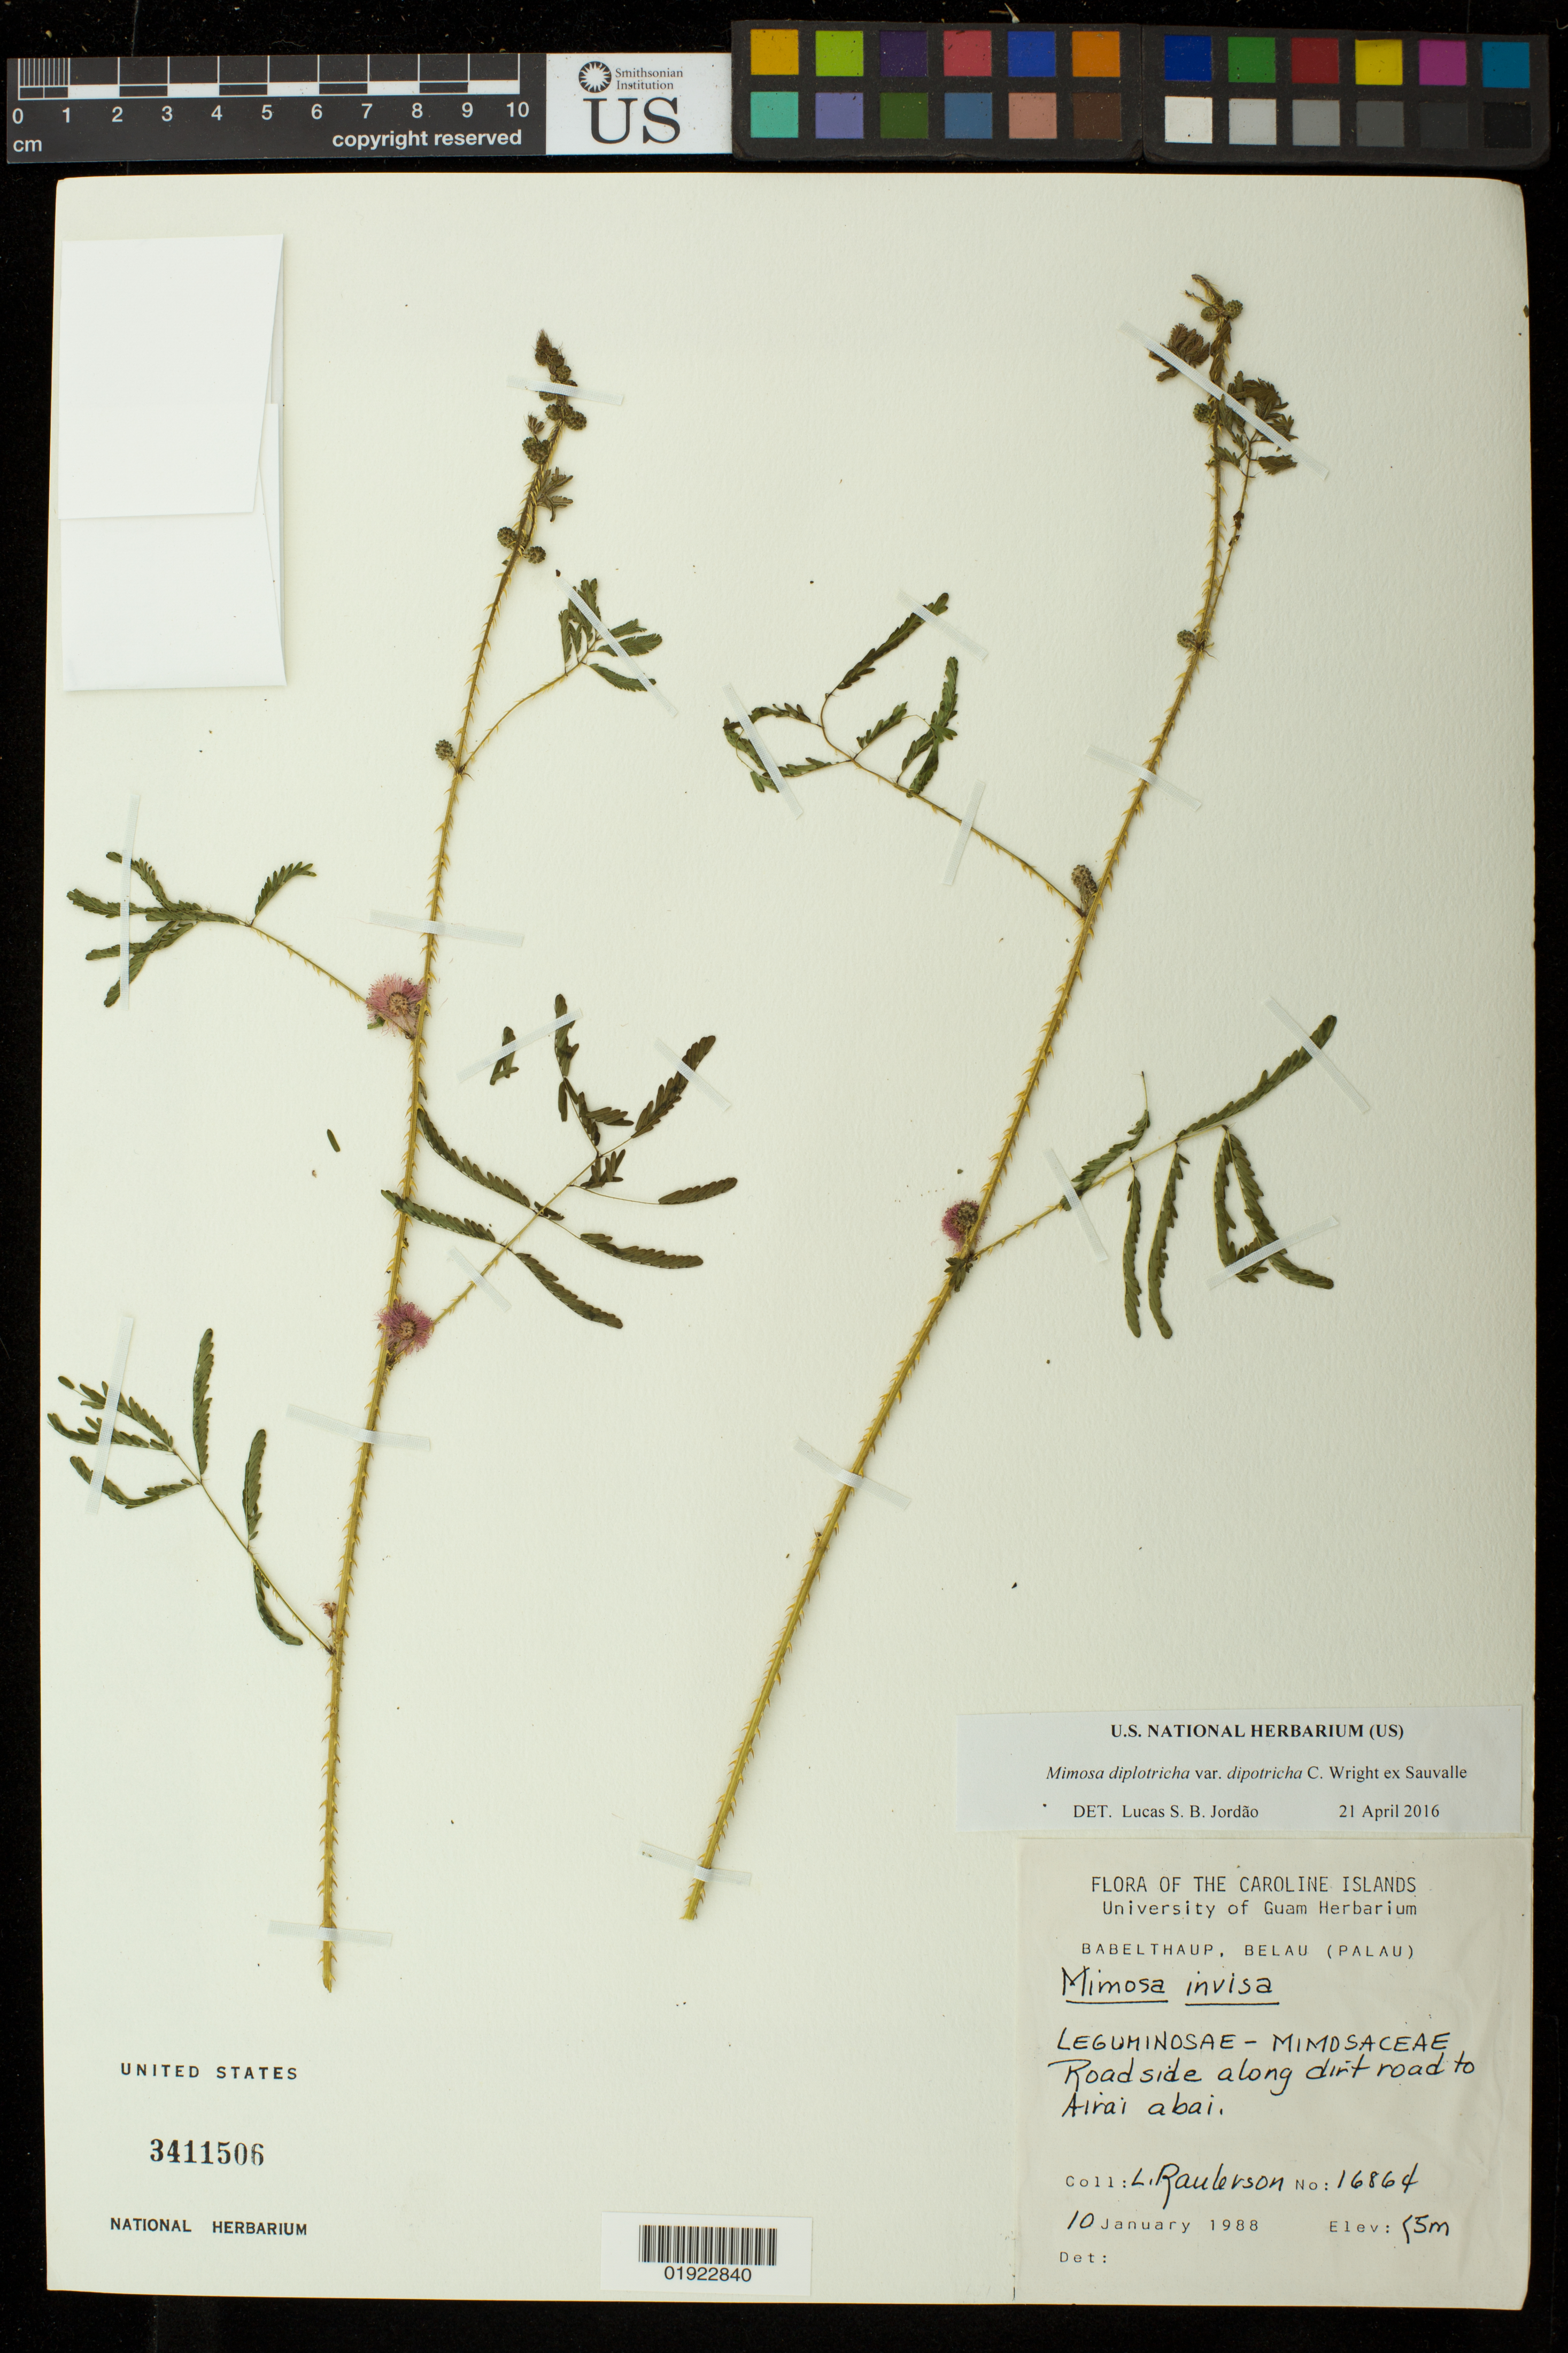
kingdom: Plantae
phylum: Tracheophyta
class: Magnoliopsida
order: Fabales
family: Fabaceae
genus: Mimosa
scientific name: Mimosa diplotricha var. diplotricha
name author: C. Wright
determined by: Jordão, Lucas S.B.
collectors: L. Raulerson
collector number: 16864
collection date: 1988-01-10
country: Palau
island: Babeldaob [Babelthuap]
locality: Babelthaup. Roadside along dirt road to Airai abai.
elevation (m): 5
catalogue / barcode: US 3411506